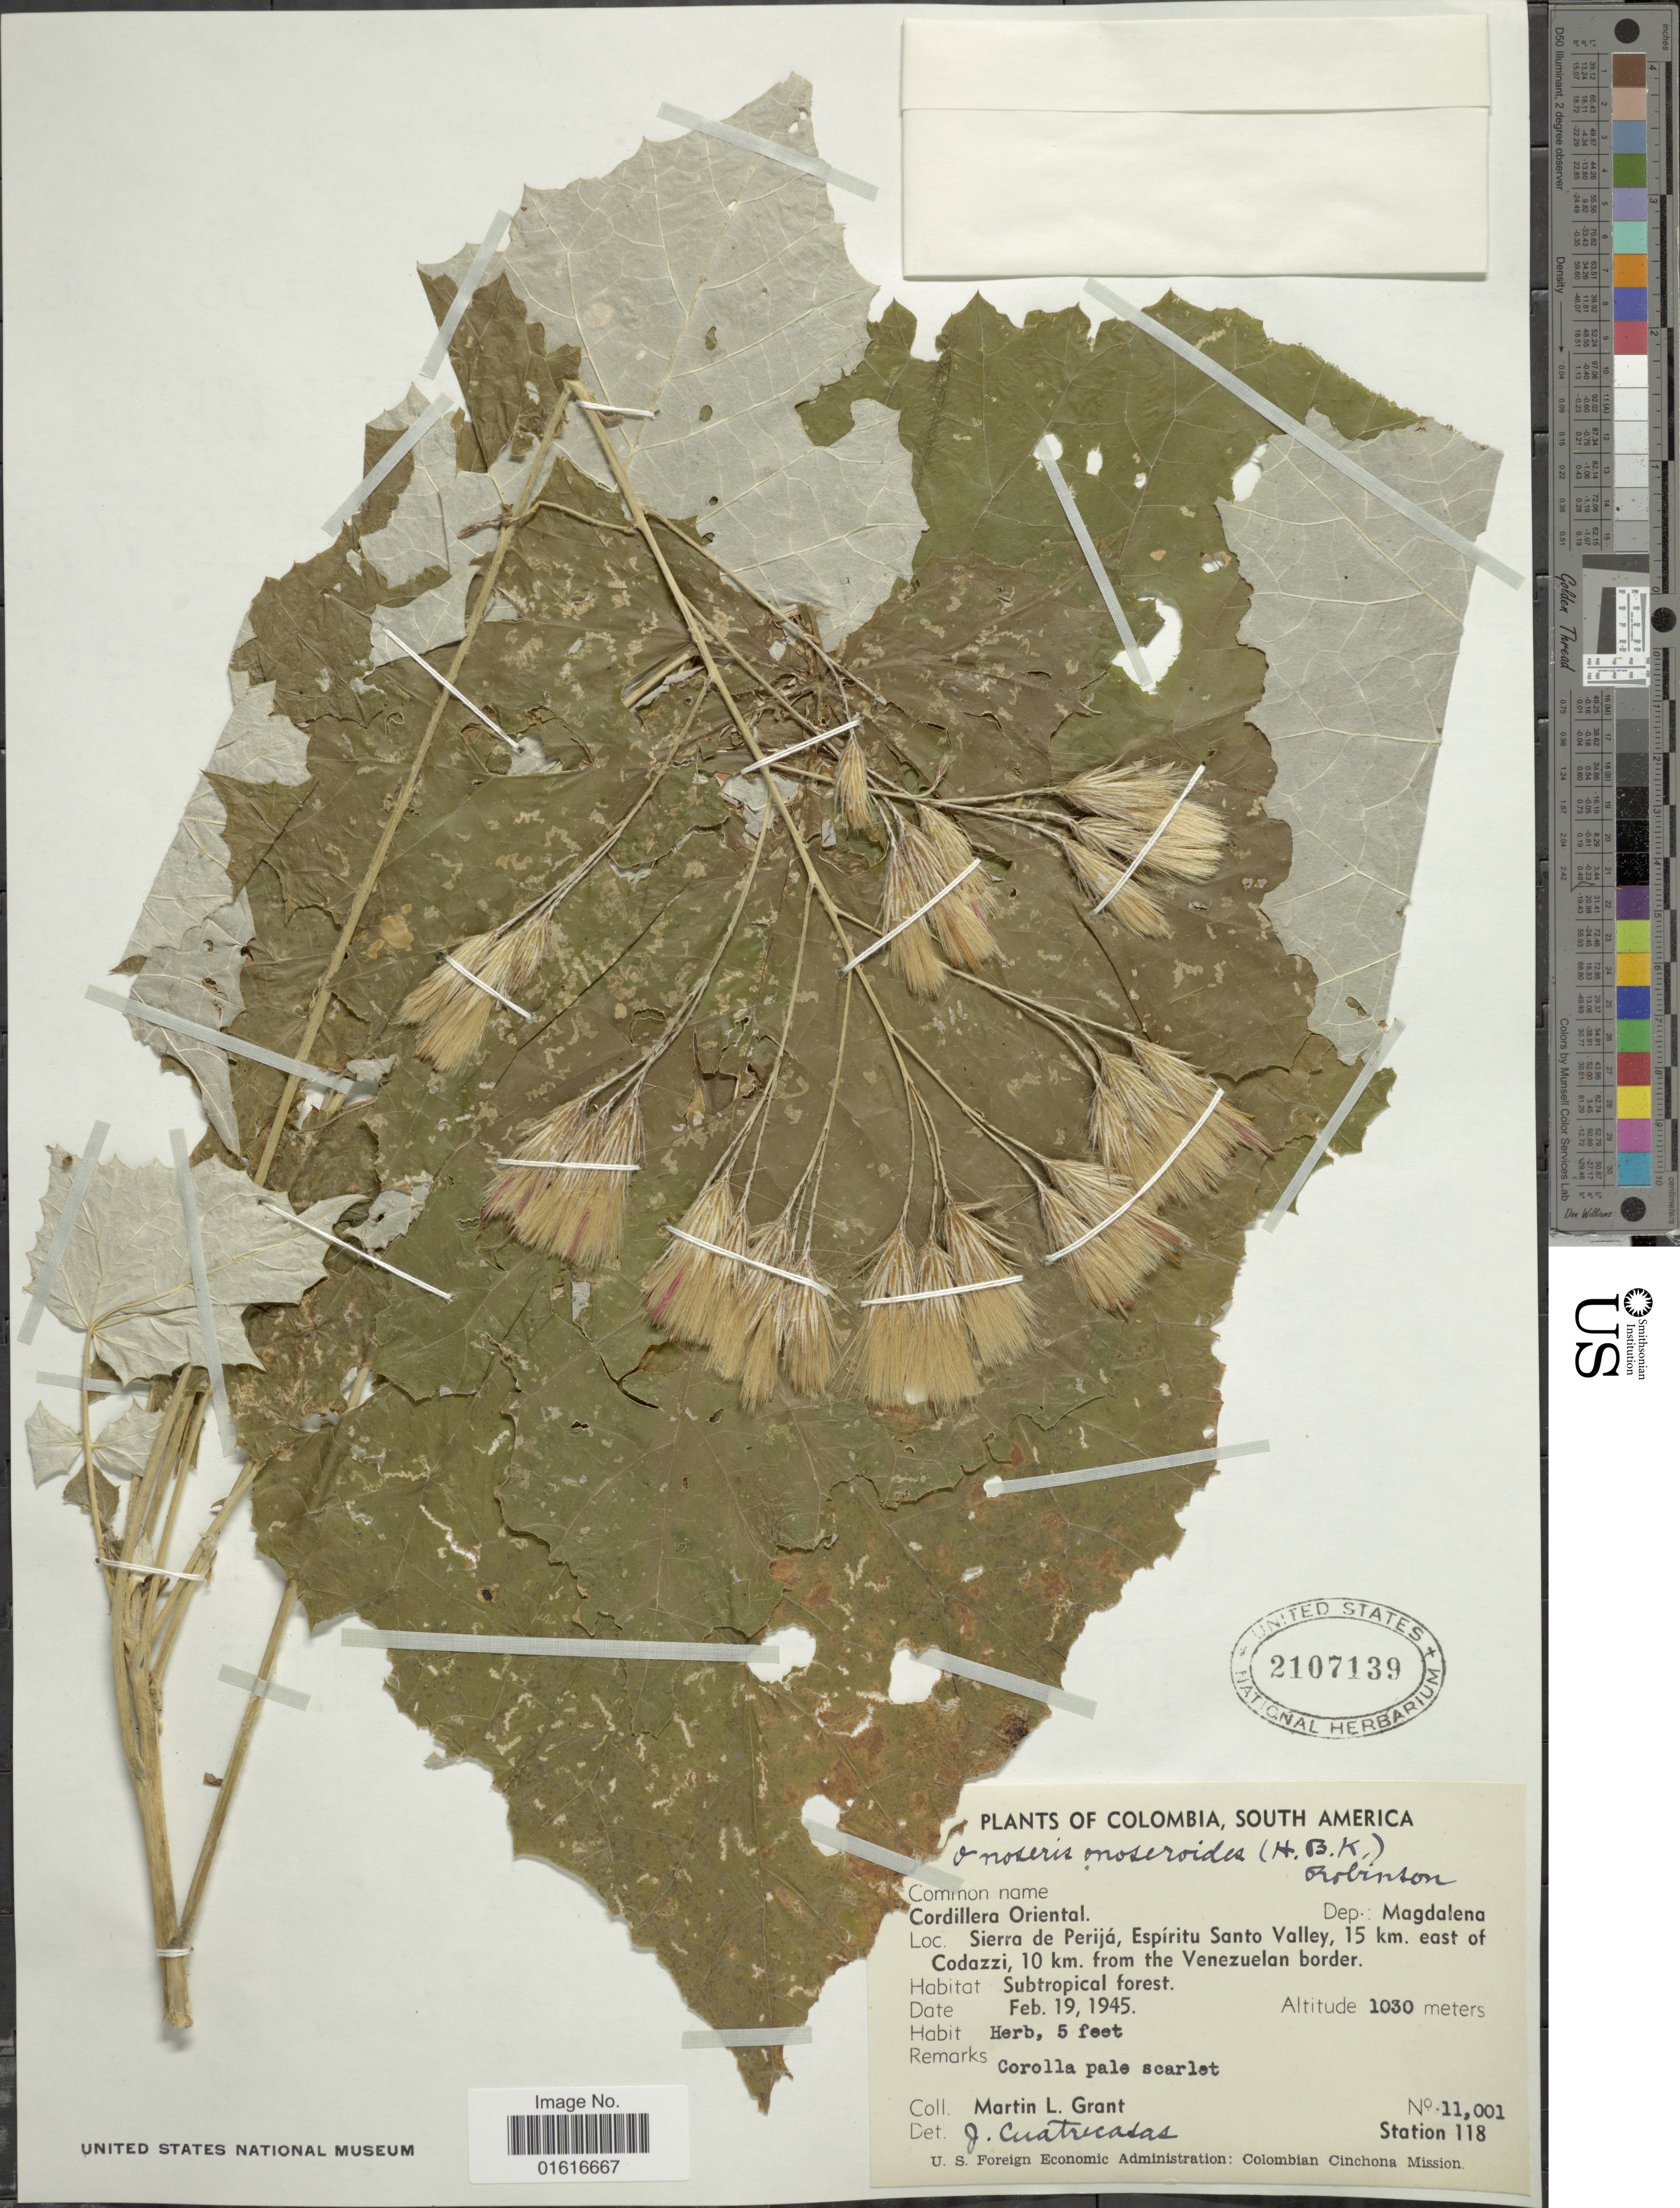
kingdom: Plantae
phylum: Tracheophyta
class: Magnoliopsida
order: Asterales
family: Asteraceae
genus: Onoseris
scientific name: Onoseris onoseroides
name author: (Kunth) B.L. Rob.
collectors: M. L. Grant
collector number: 11001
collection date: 1945-02-19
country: Colombia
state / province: Magdalena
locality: Cordillera Oriental, Sierra de Perija, Espiritu Santo Valley, 15 km east of Codazzi, 10 km from the Venezuelan border, Subtropical forest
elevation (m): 1030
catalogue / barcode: US 2107139